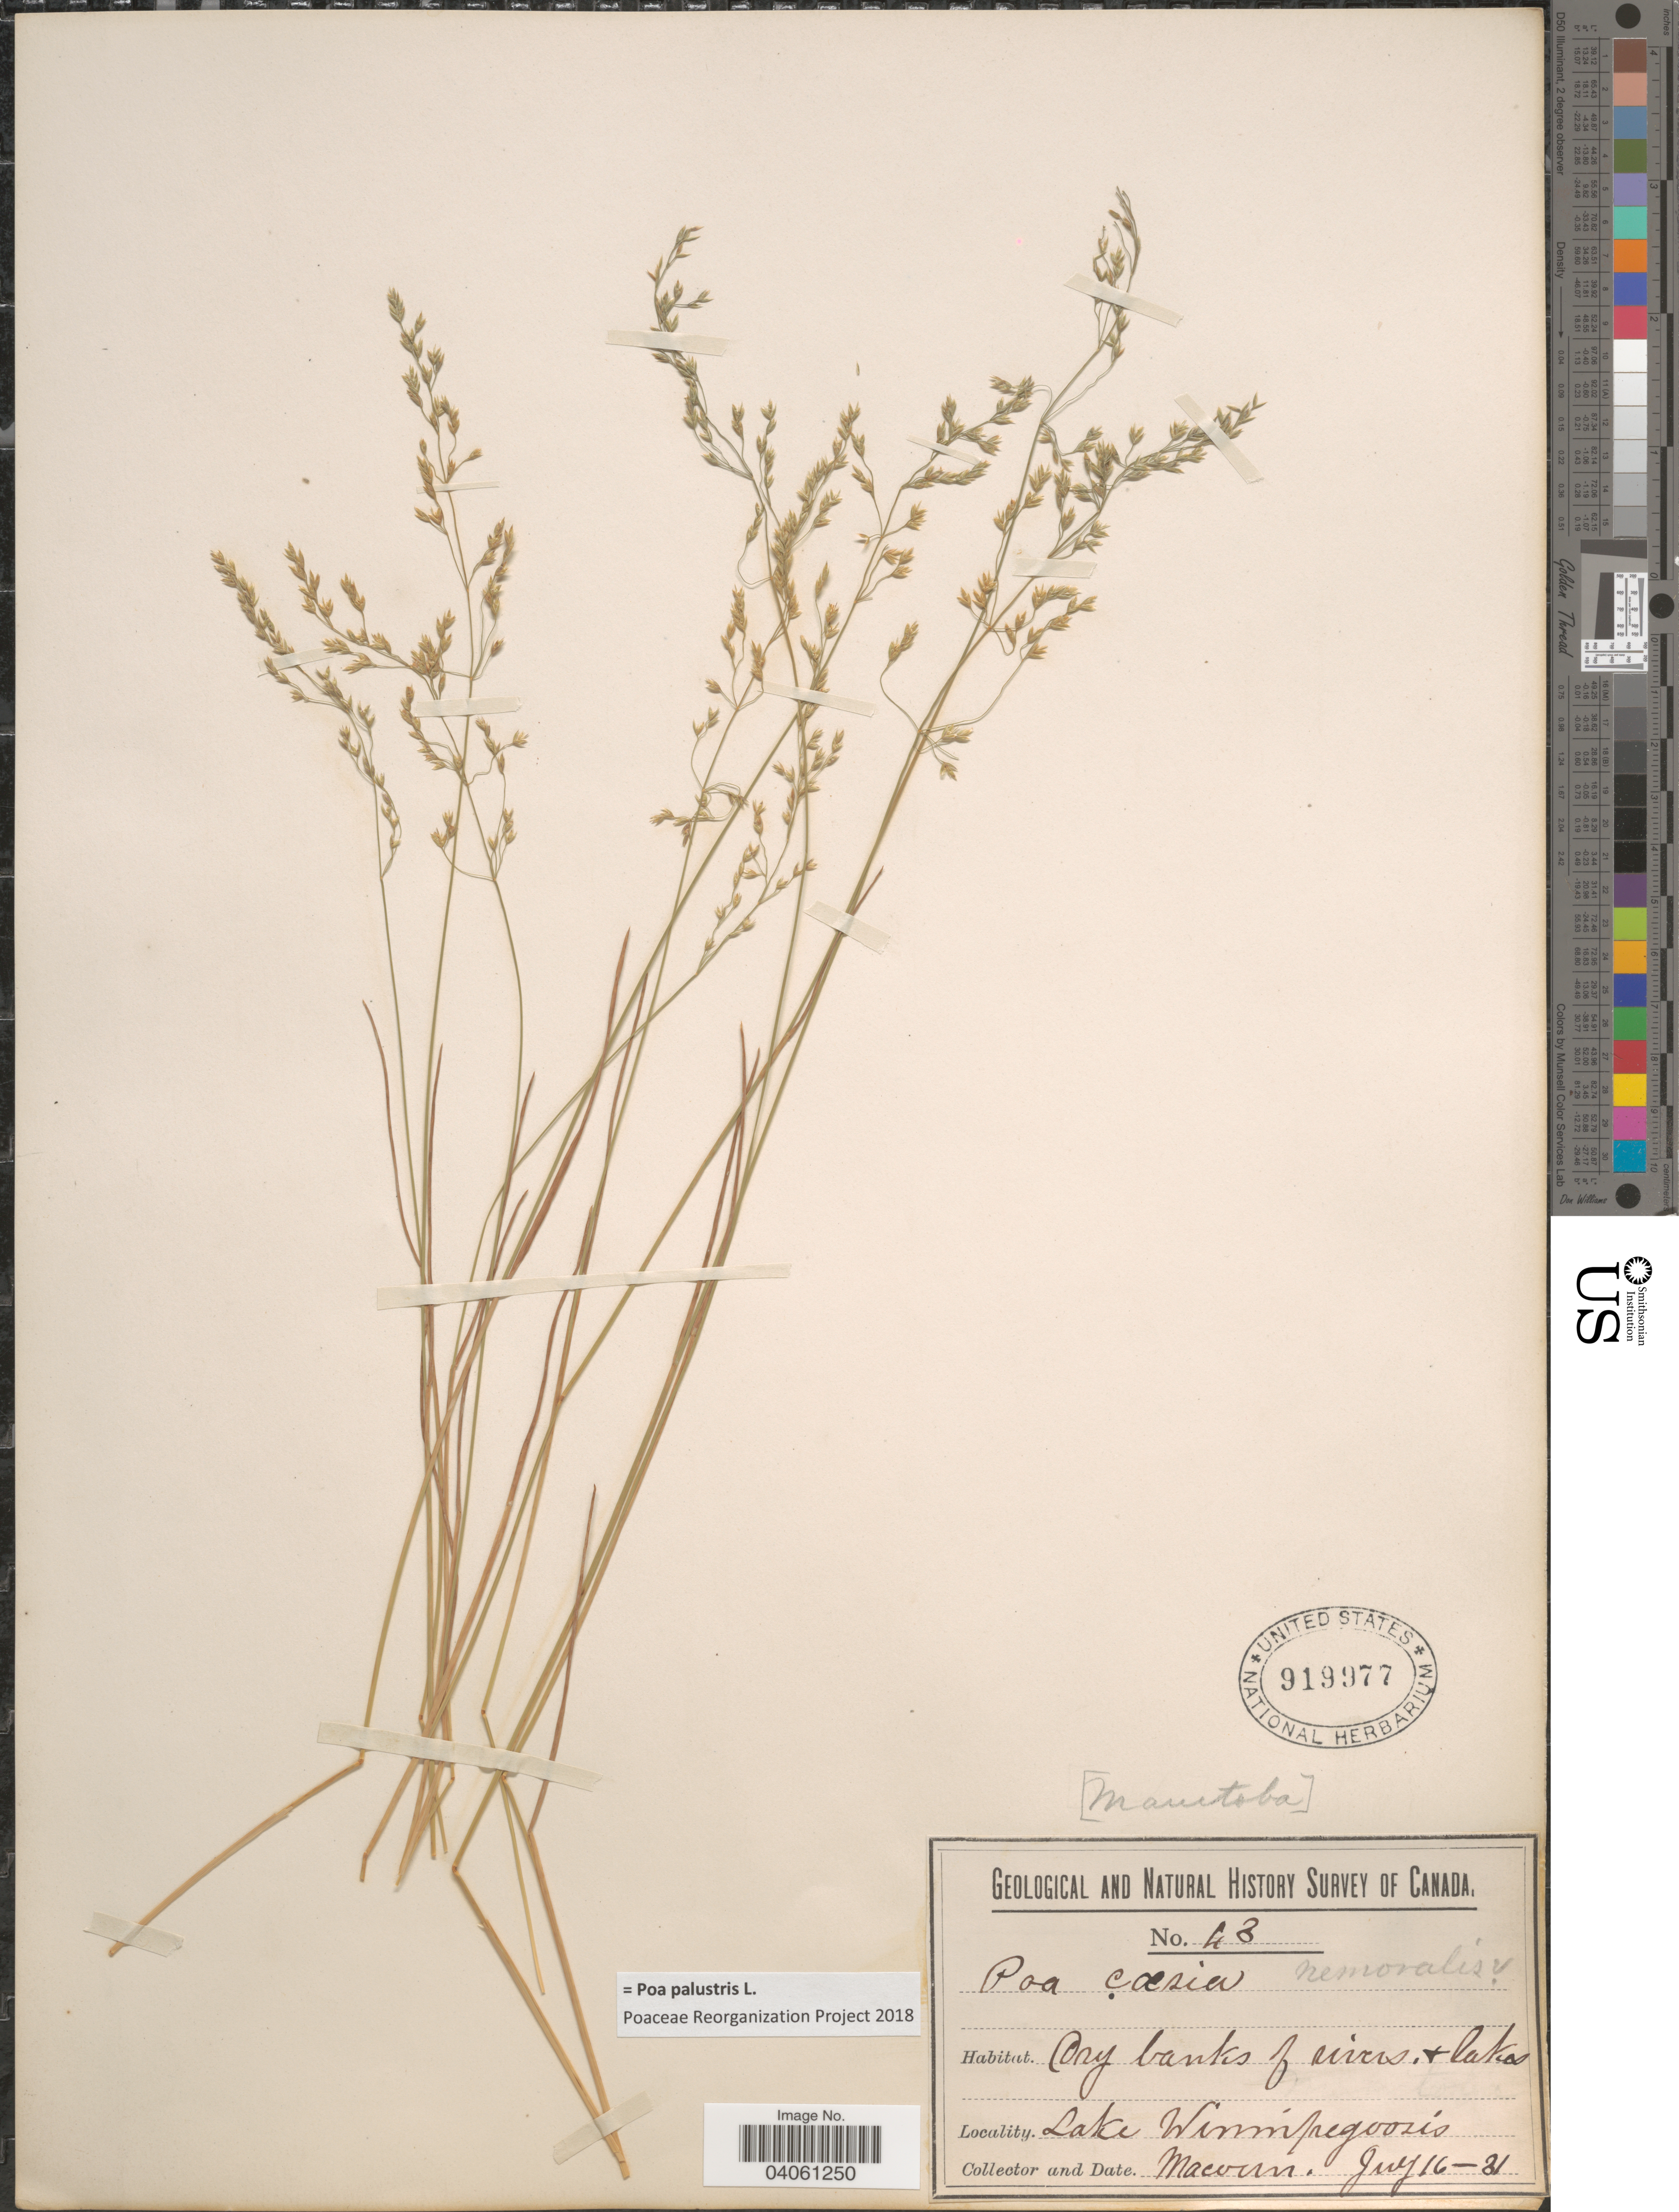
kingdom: Plantae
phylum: Tracheophyta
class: Liliopsida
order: Poales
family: Poaceae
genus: Poa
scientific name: Poa palustris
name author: L.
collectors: -- Macoun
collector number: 43*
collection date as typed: Transcribed d/m/y: 16/7/31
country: Canada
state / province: Manitoba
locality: Dry banks of rivers & lakes. Lake Winnipegosis.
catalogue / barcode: US 919977